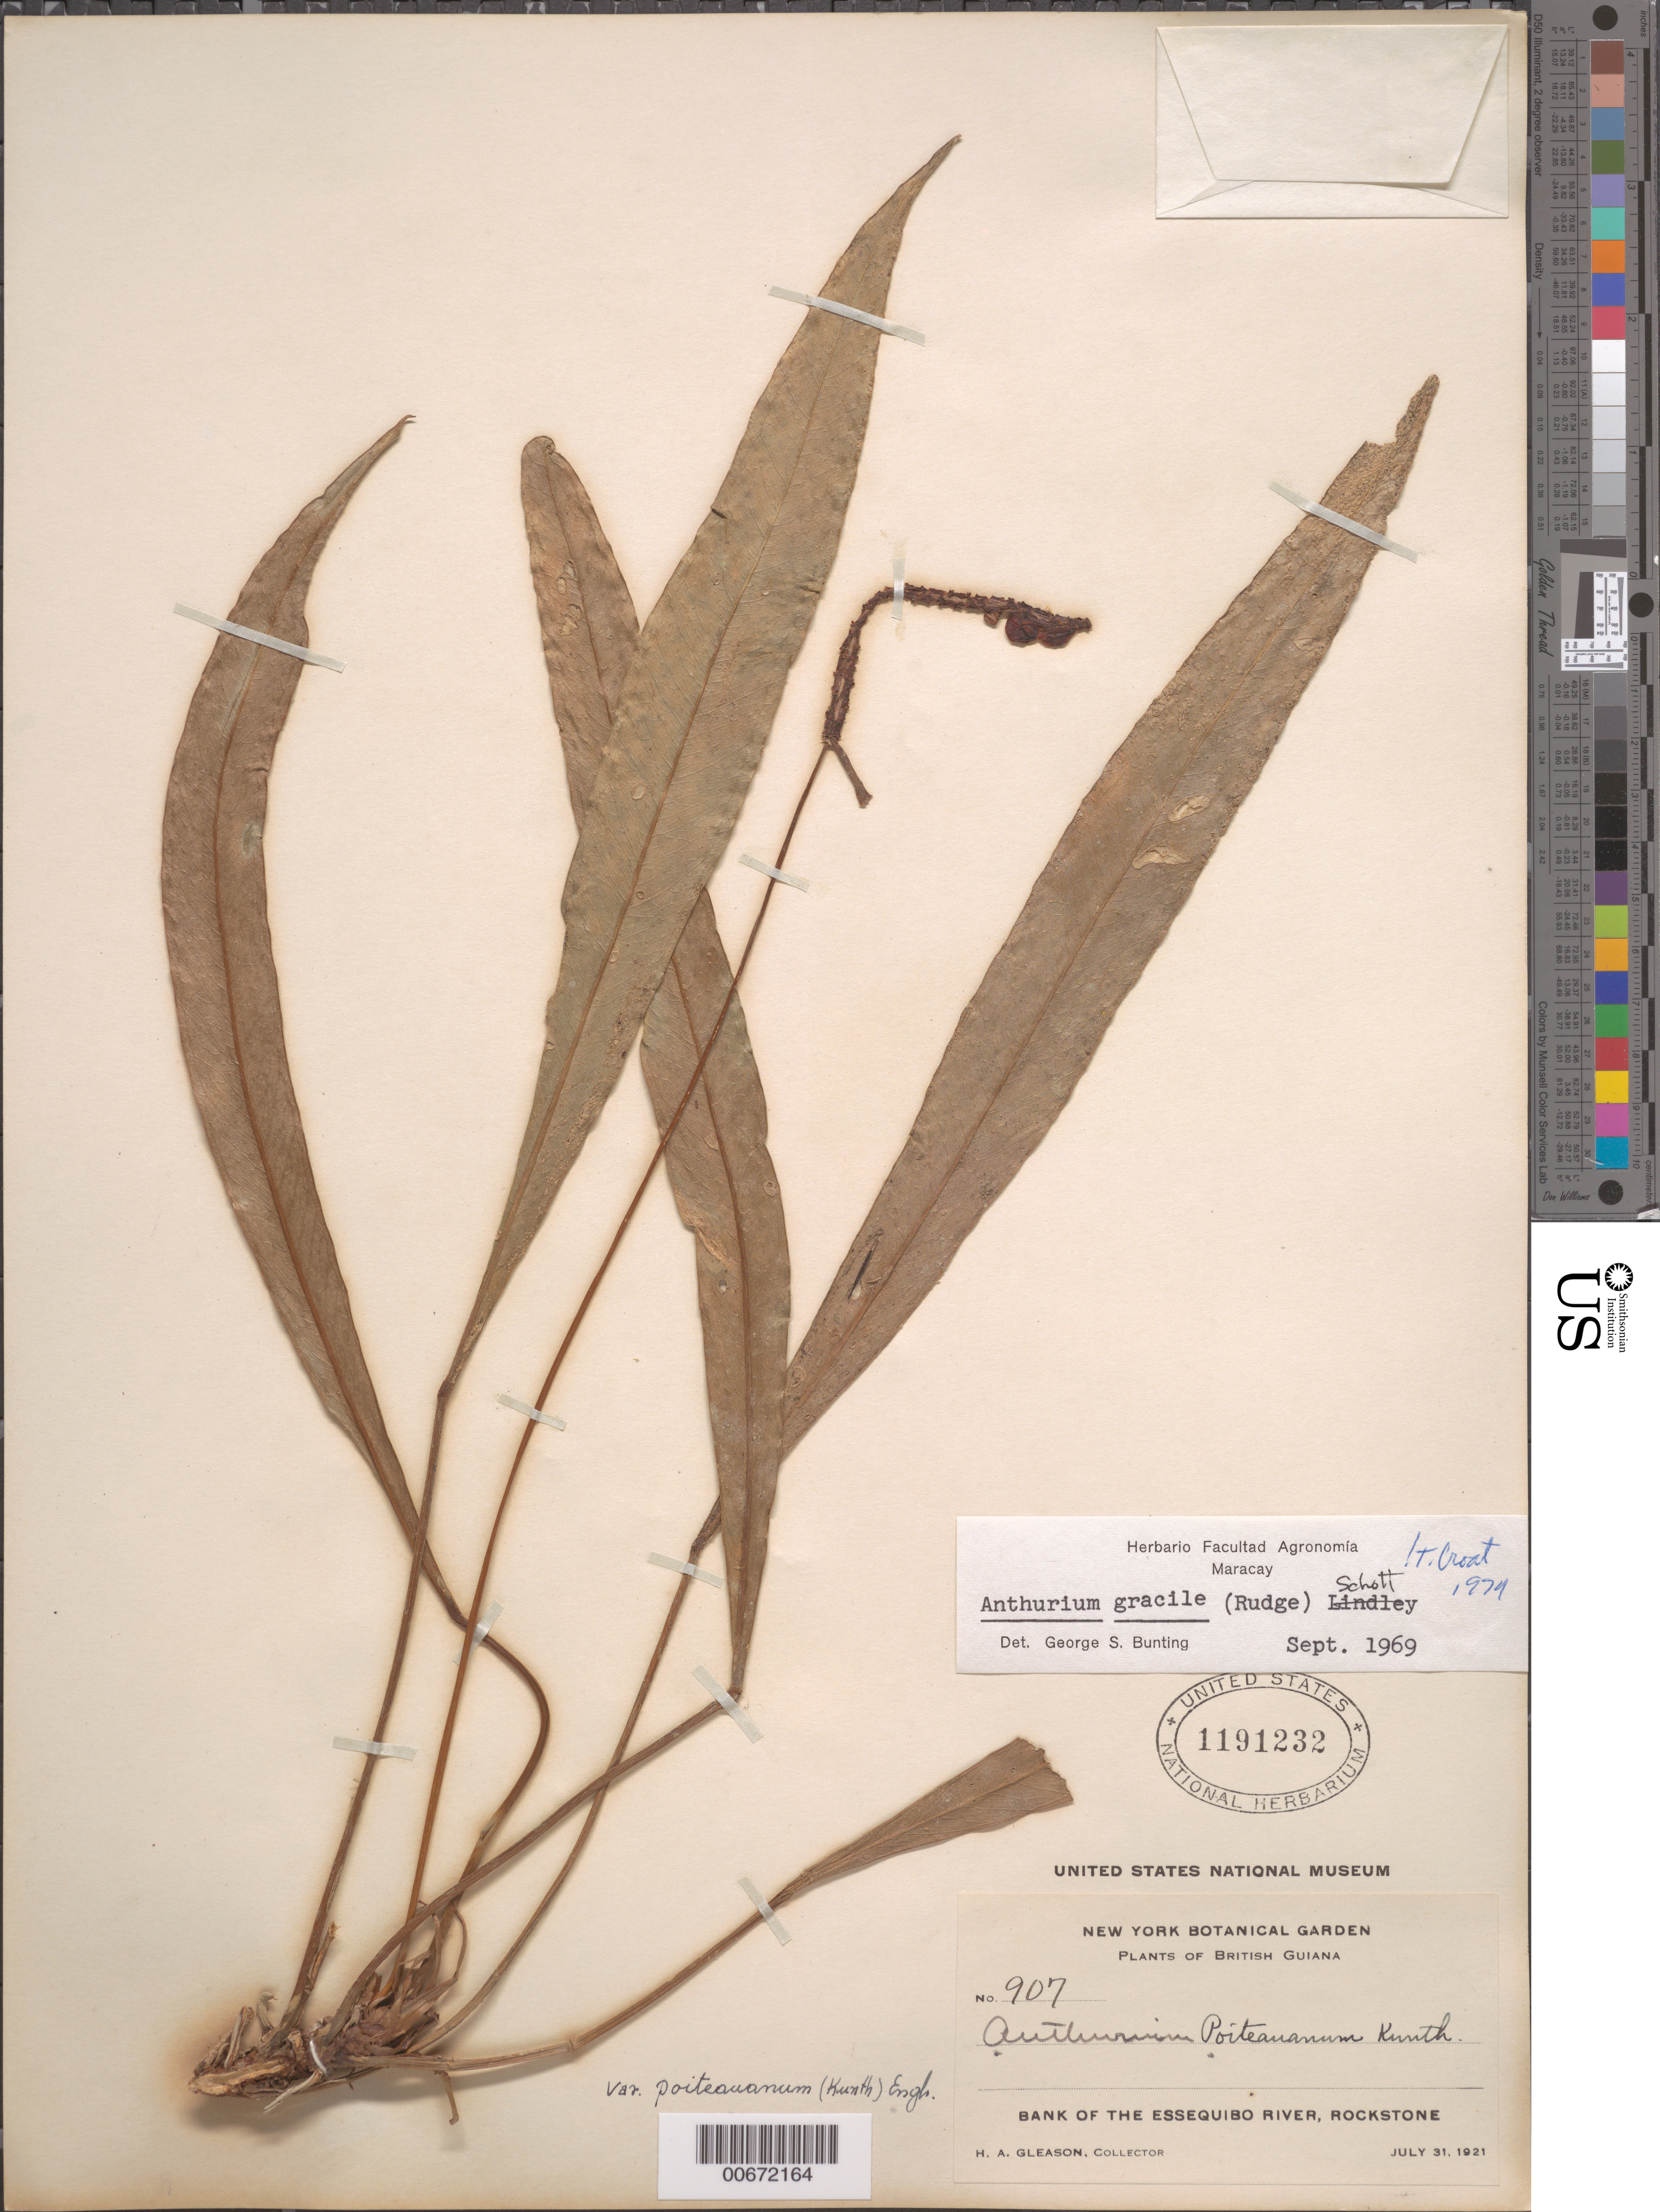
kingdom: Plantae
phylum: Tracheophyta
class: Liliopsida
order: Alismatales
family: Araceae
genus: Anthurium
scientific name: Anthurium gracile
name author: (Rudge) Schott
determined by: Croat, Thomas B., Missouri Botanical Garden (MO)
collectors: H. A. Gleason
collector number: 907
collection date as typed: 31-Jul-21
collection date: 1921-07-31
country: Guyana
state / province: U. Demerara-Berbice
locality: Rockstone, on the Essequibo River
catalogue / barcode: US 1191232